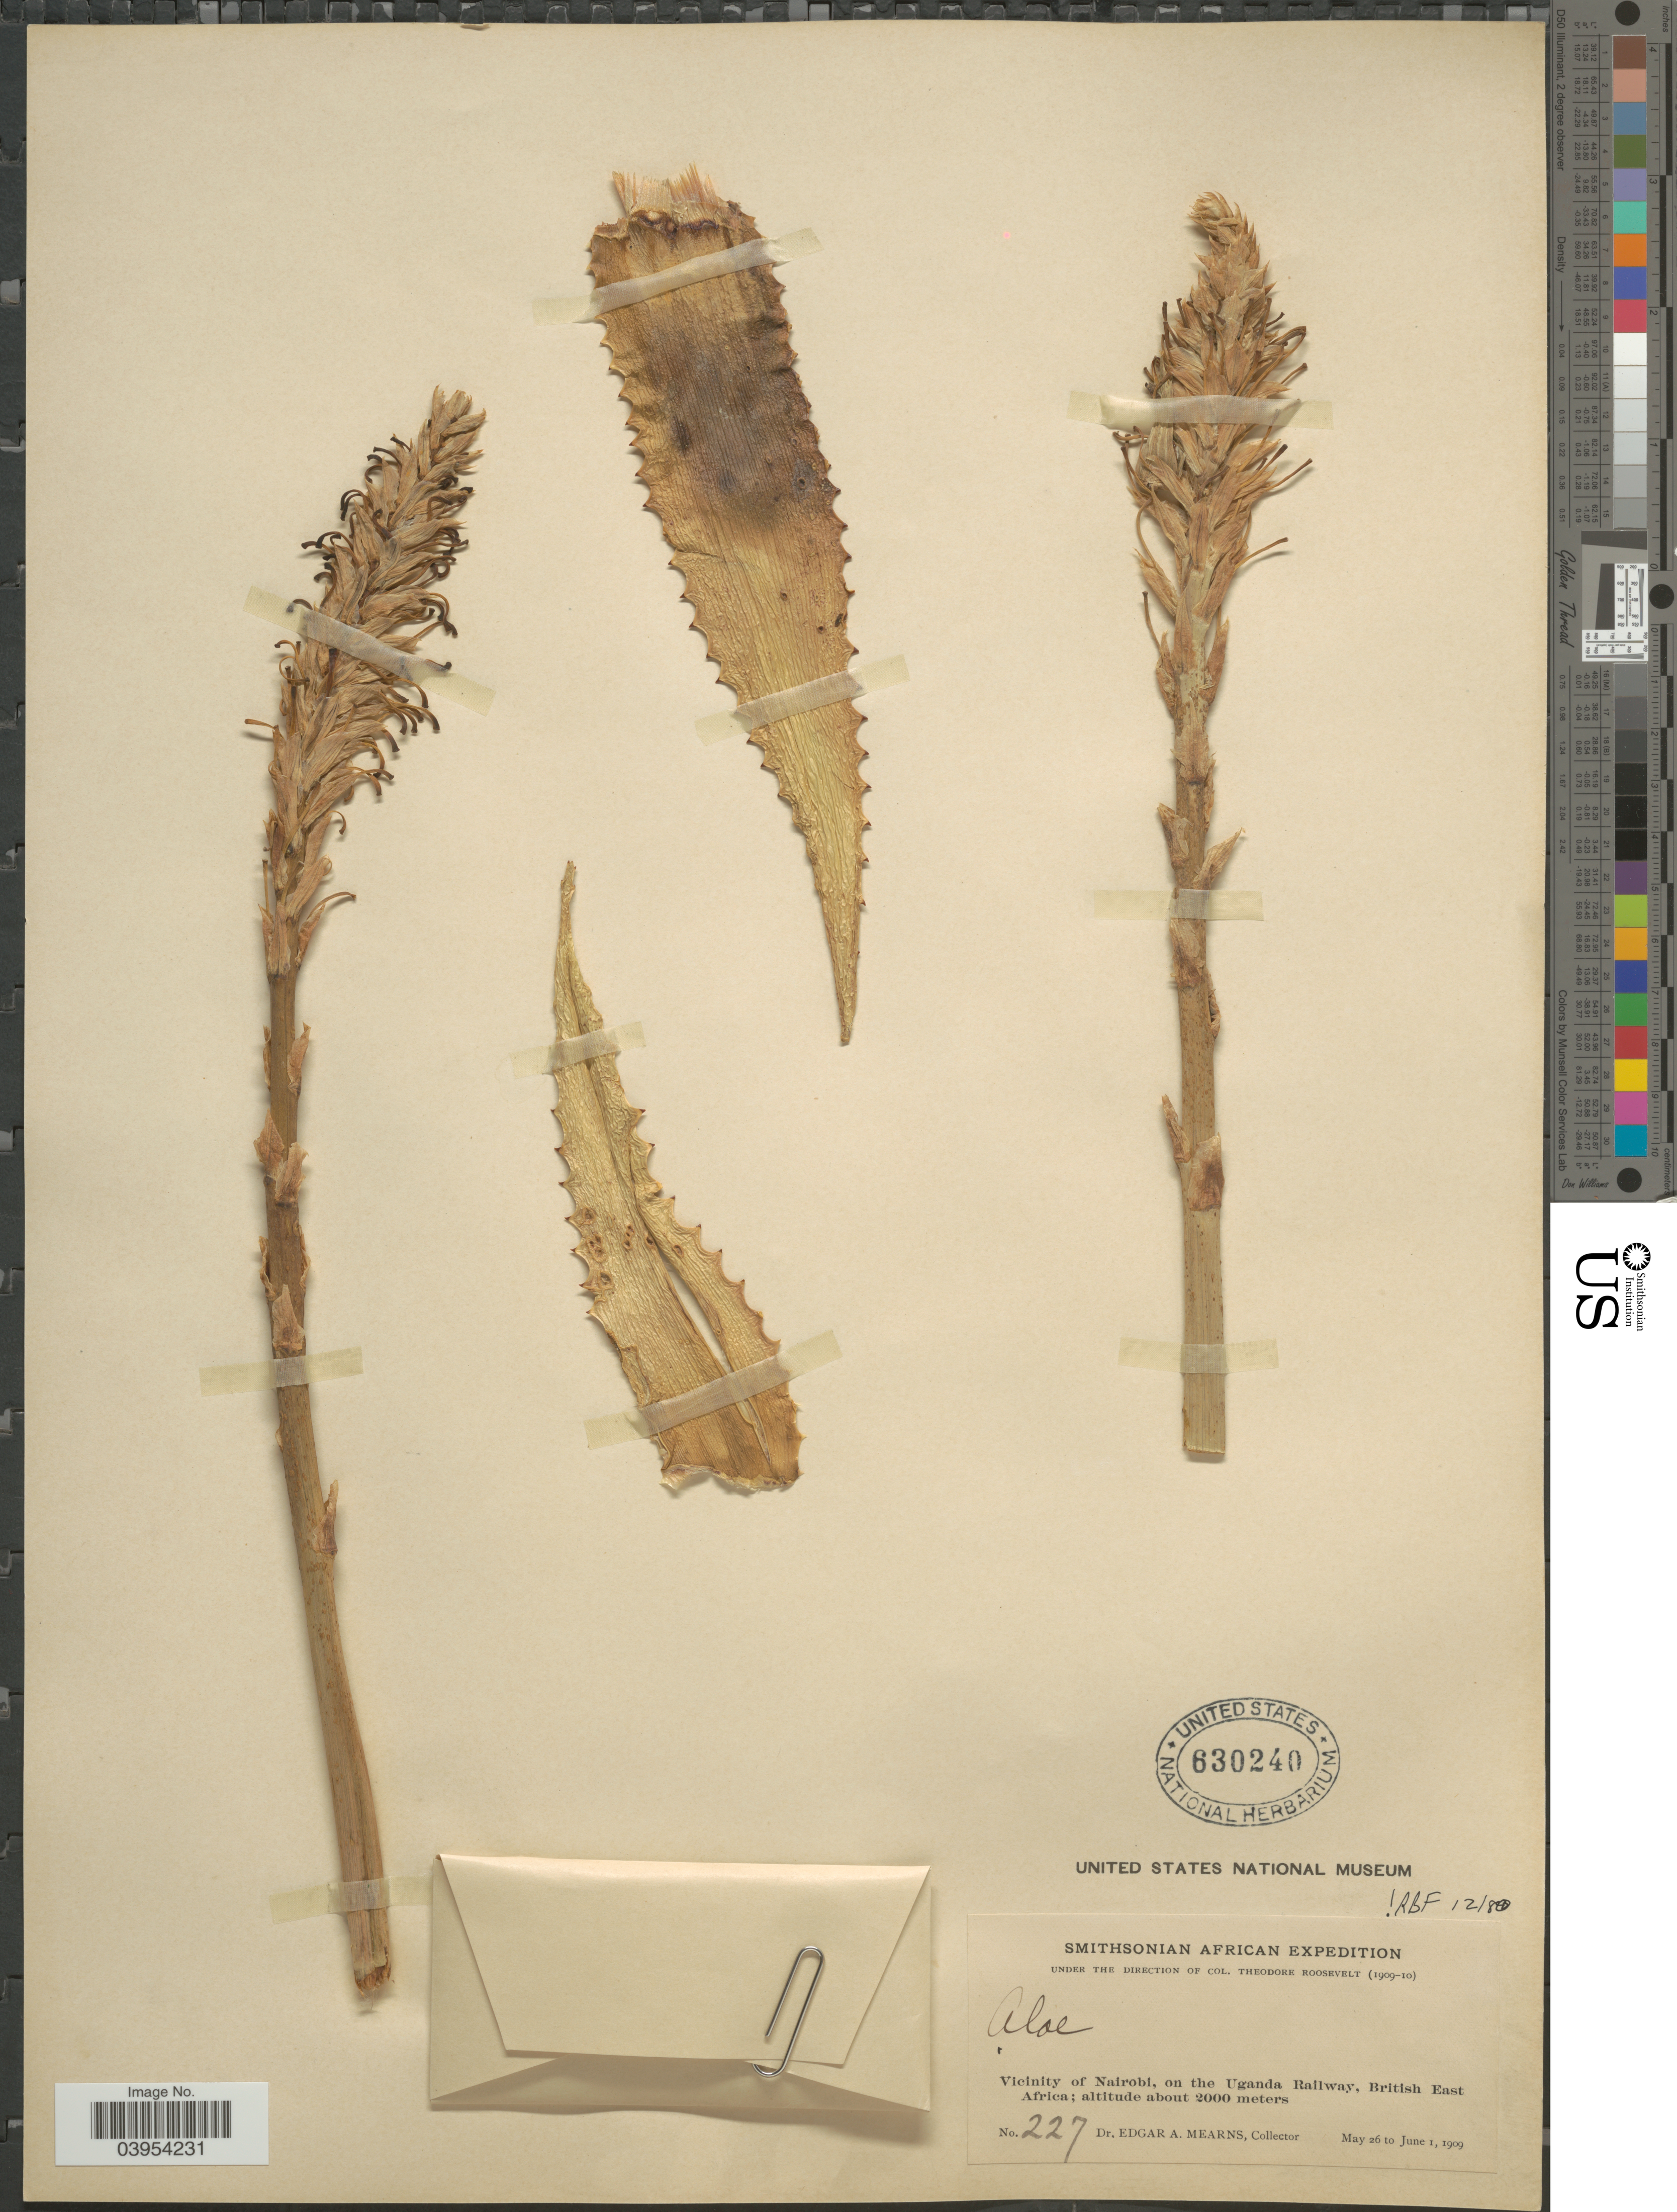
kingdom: Plantae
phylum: Tracheophyta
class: Liliopsida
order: Asparagales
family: Asphodelaceae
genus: Aloe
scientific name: Aloe sp.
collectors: E. A. Mearns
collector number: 227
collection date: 1909-05-26/1909-06-01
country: Uganda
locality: Vicinity of Nairobi, on the Uganda Railway, British East Africa.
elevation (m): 2000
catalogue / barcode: US 630240